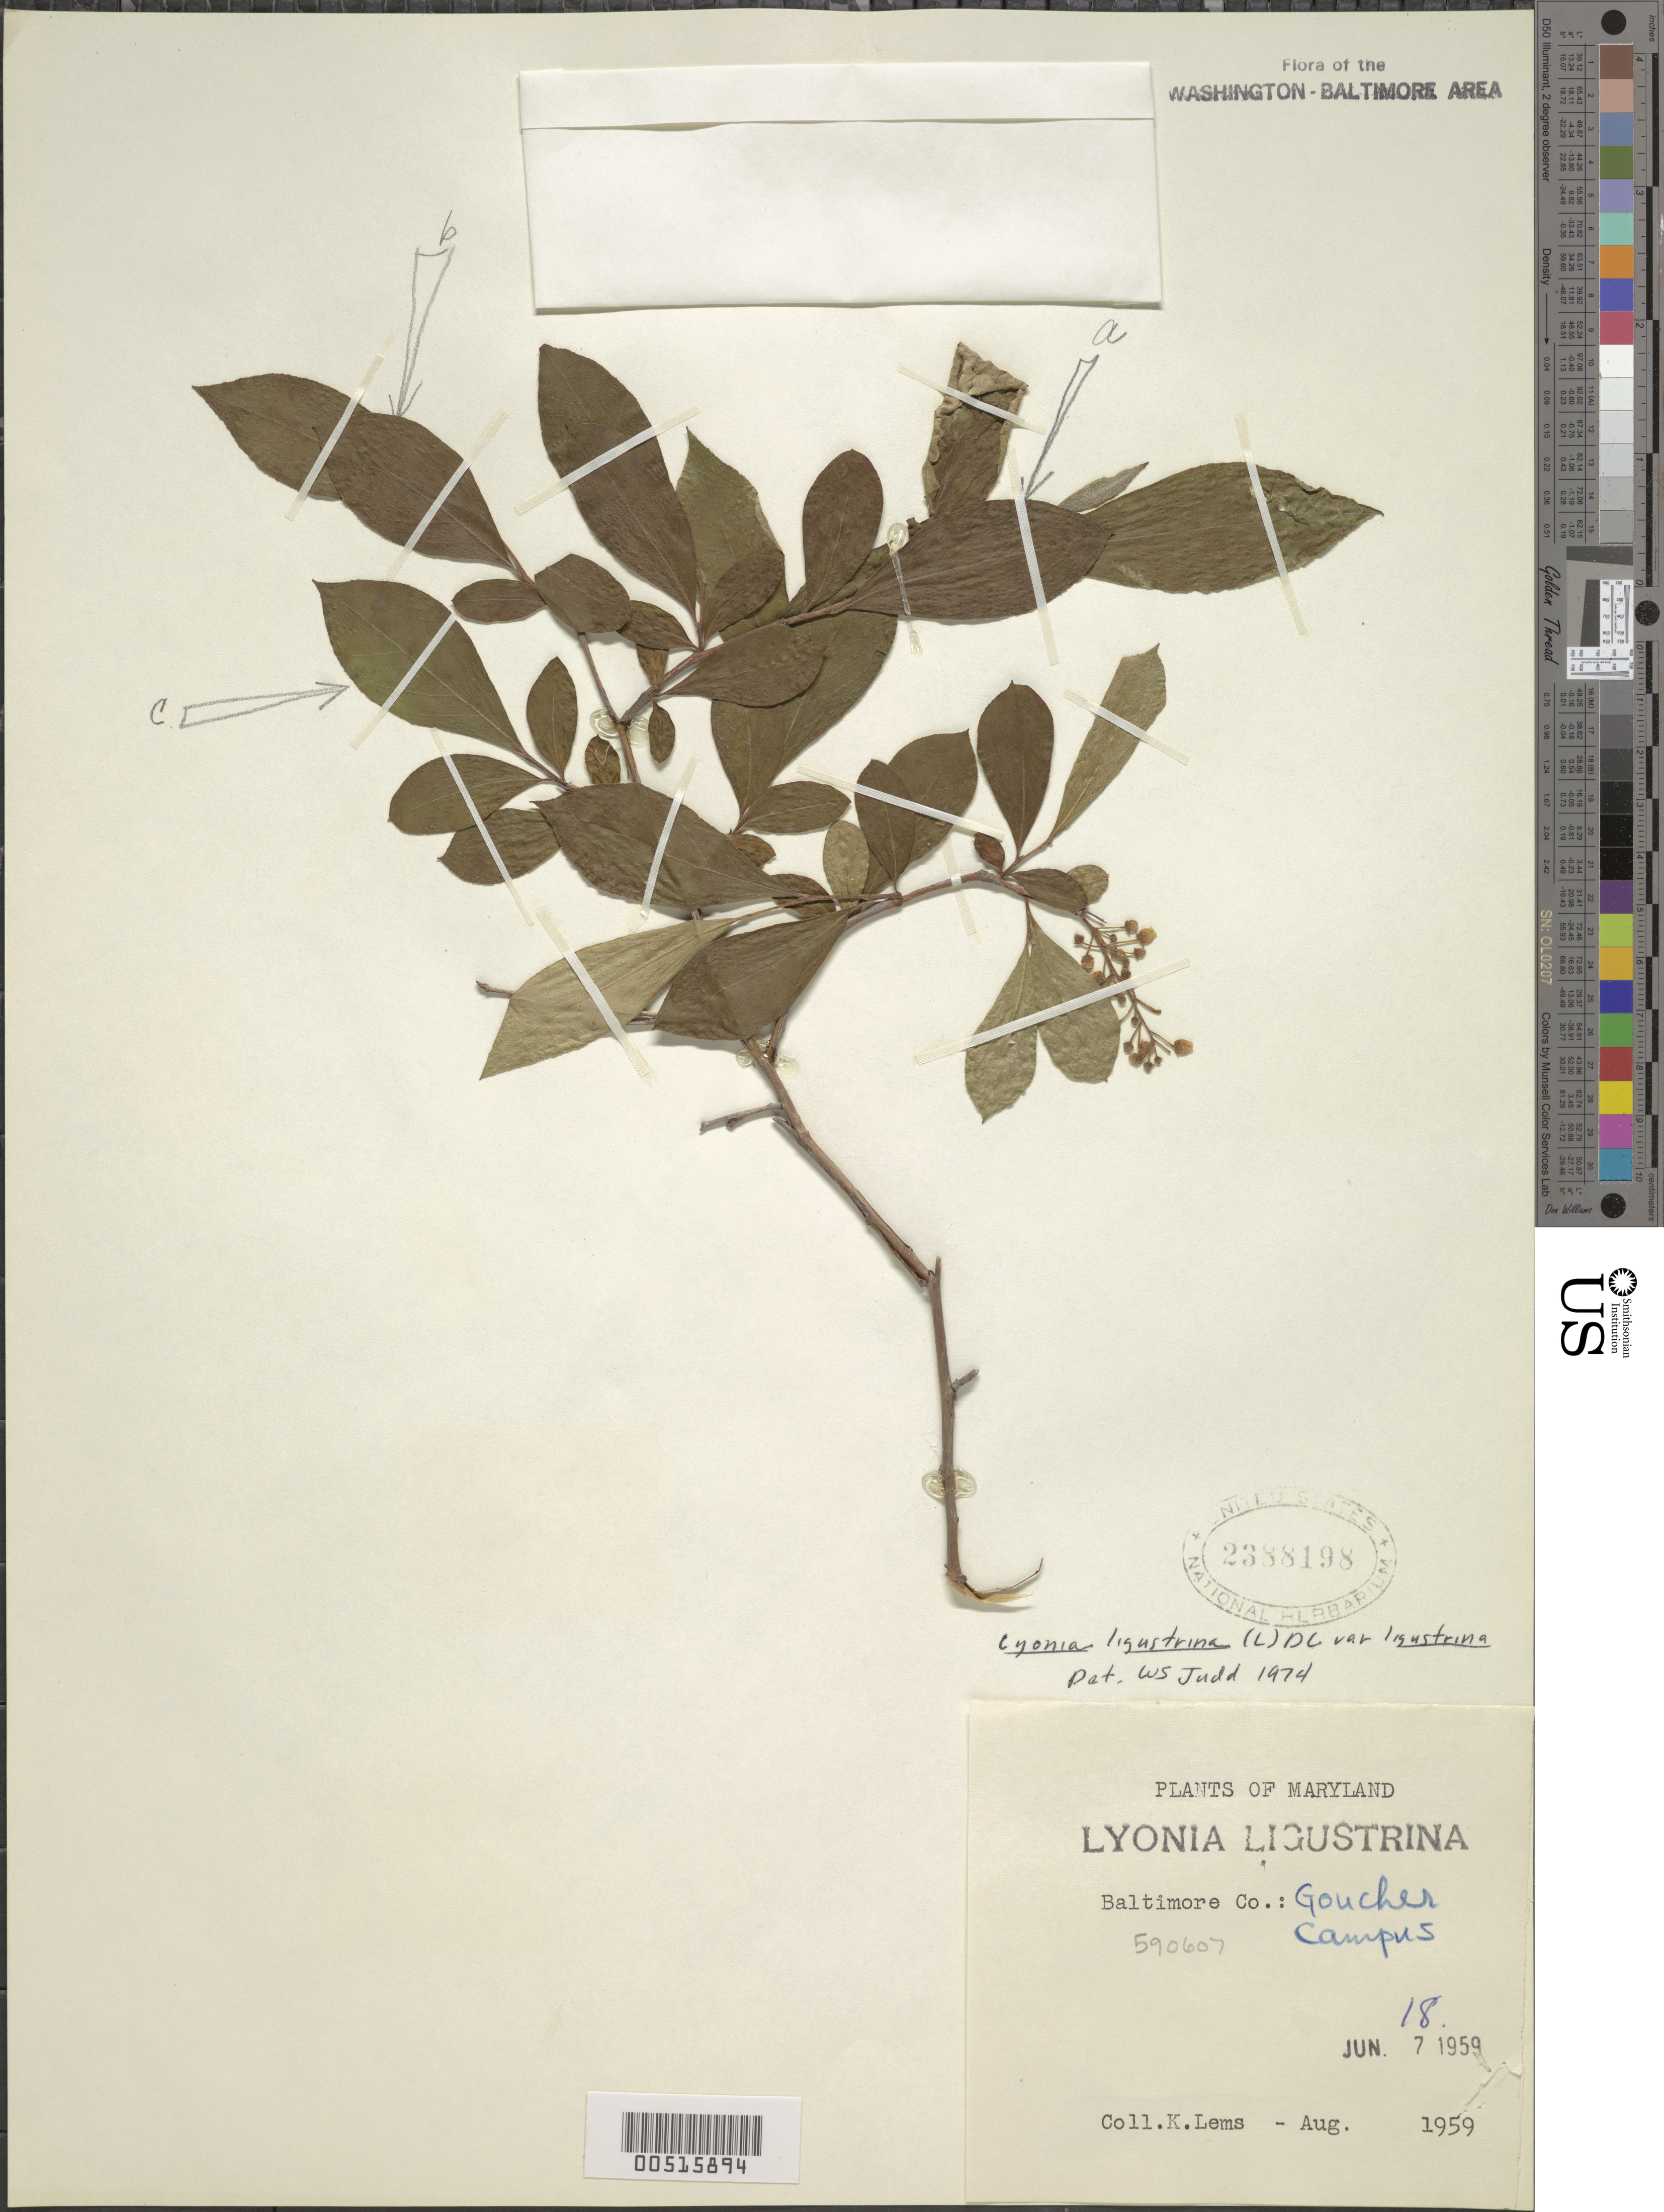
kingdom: Plantae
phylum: Tracheophyta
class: Magnoliopsida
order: Ericales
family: Ericaceae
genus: Lyonia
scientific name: Lyonia ligustrina var. ligustrina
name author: (L.) DC.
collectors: K. Lems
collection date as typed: Aug 1959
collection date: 1959-08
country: United States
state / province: Maryland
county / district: Baltimore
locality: Goucher Campus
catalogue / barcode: US 2388198